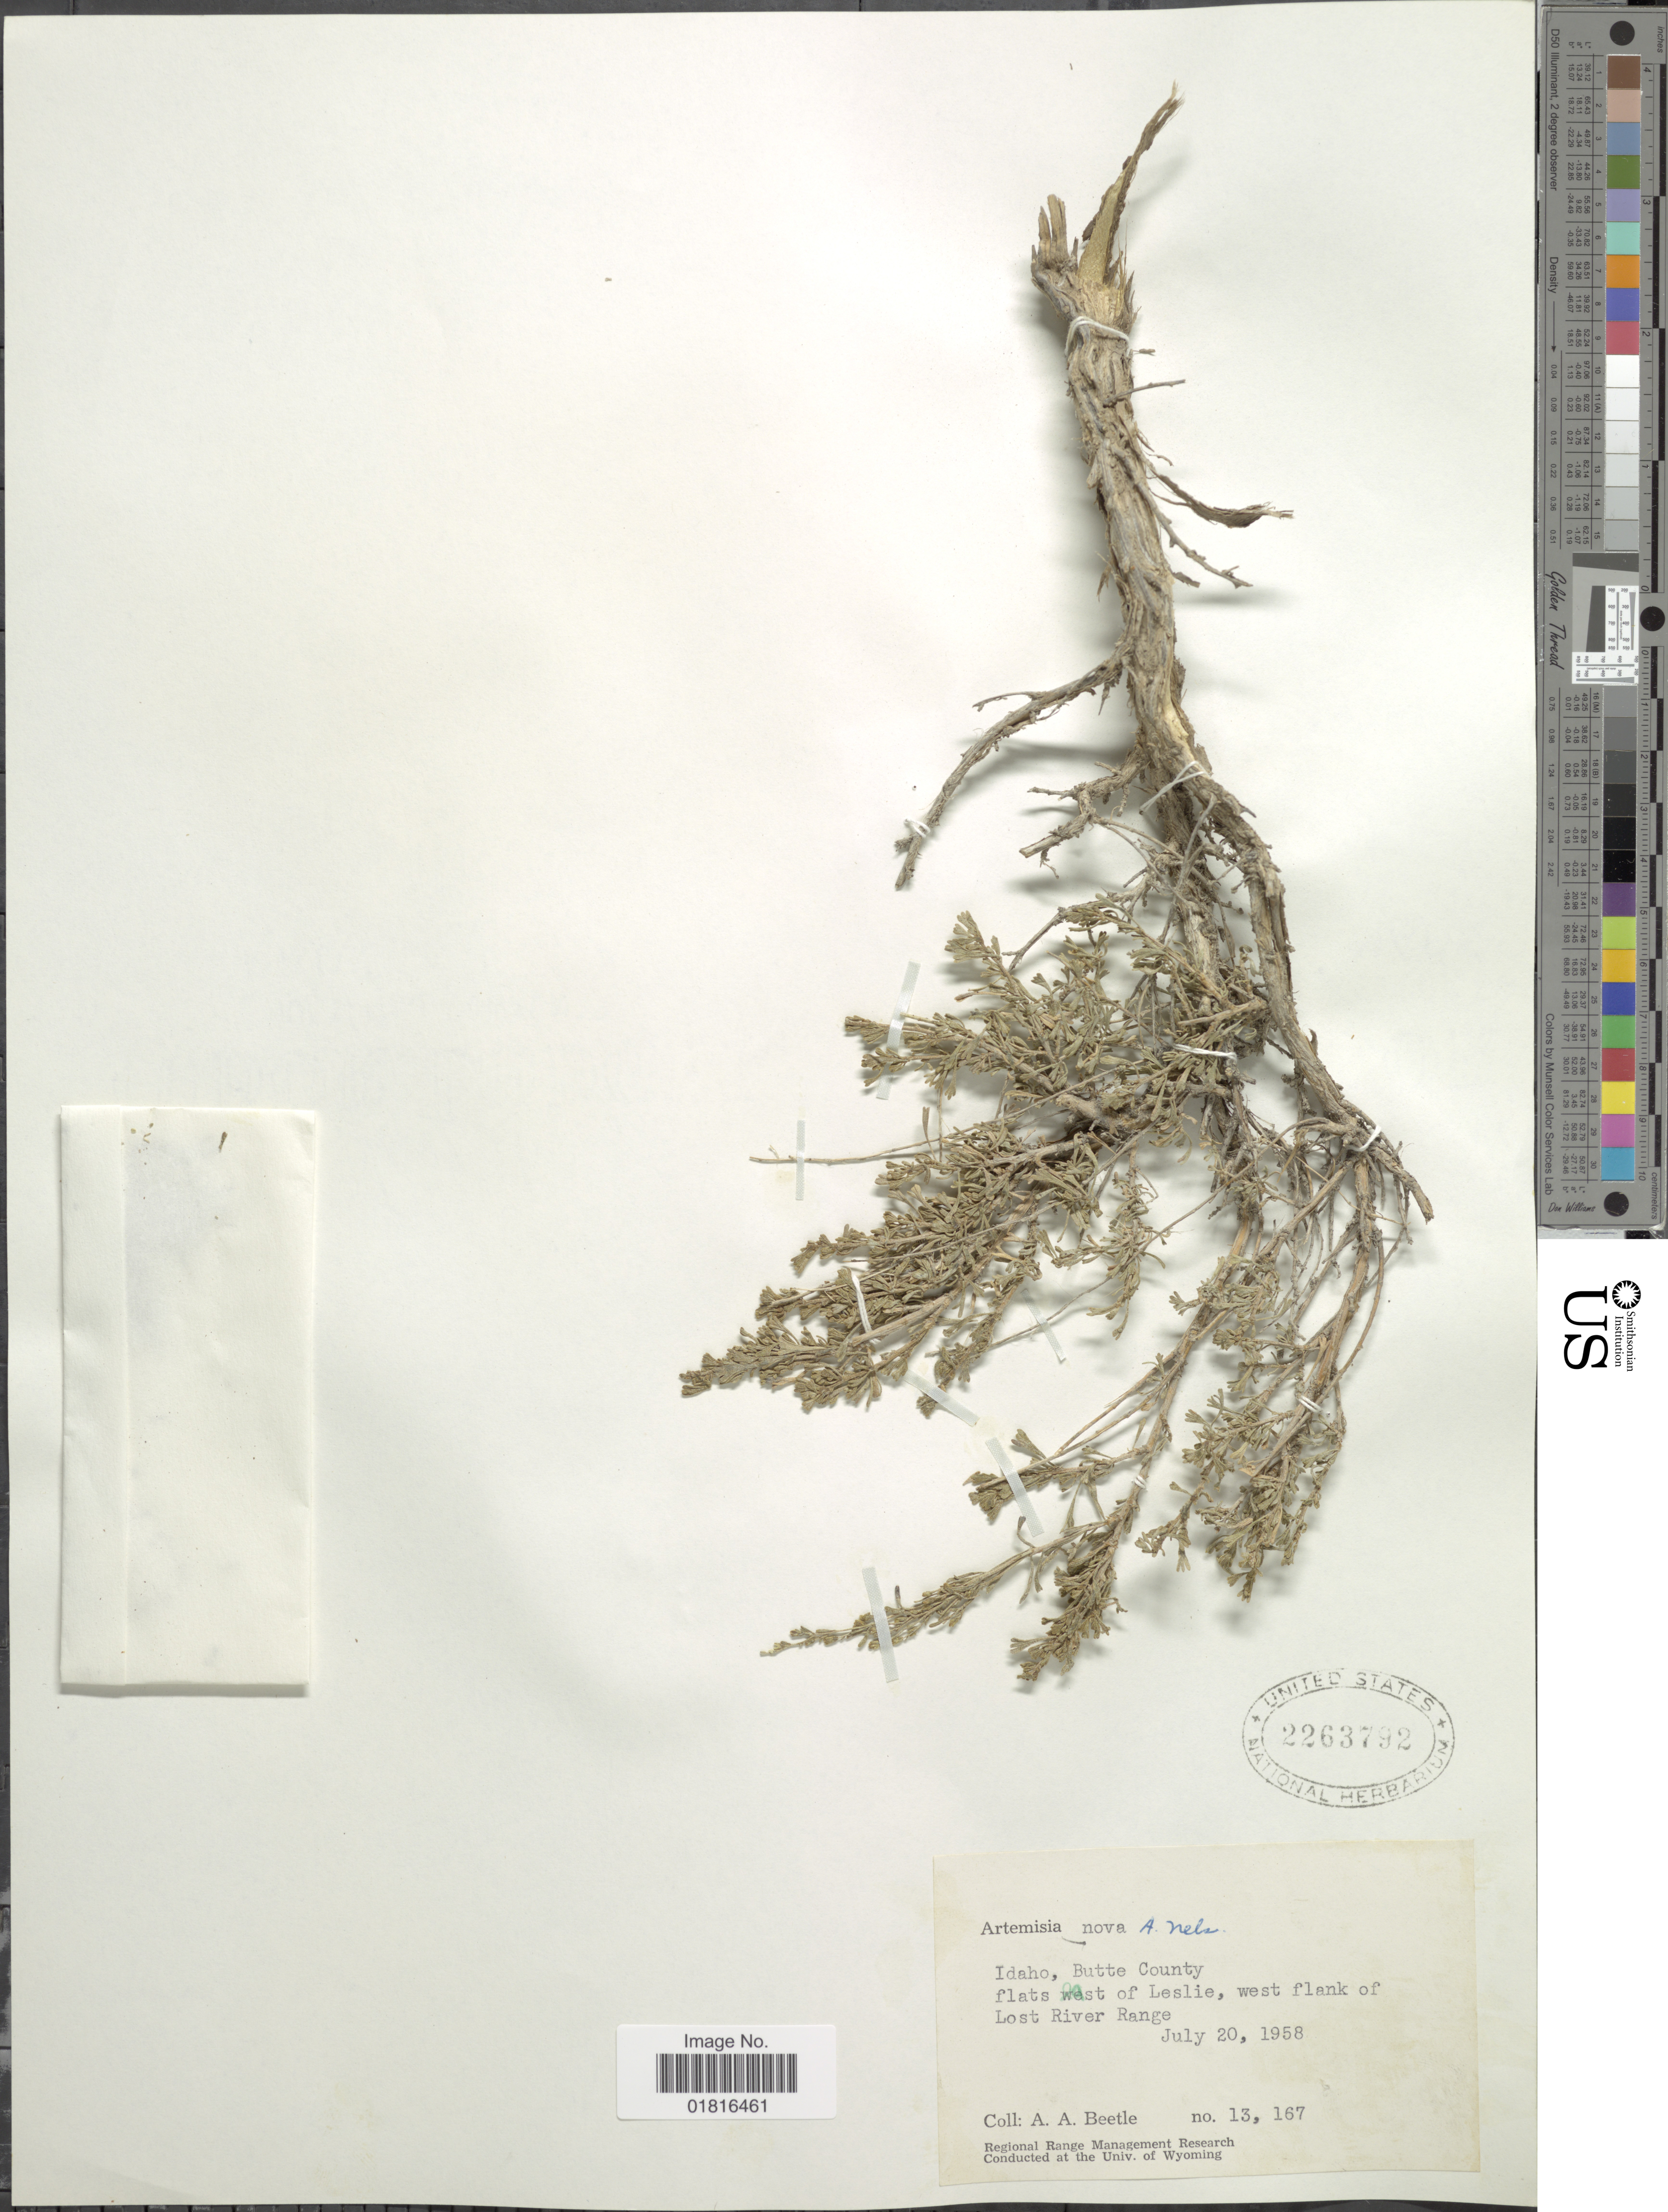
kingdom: Plantae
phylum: Tracheophyta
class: Magnoliopsida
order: Asterales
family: Asteraceae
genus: Artemisia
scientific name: Artemisia nova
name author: A. Nelson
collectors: A. A. Beetle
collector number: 13167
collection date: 1958-07-20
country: United States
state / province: Idaho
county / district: Butte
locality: flats west of Leslie, west flank of Lost River Range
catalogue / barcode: US 2263792